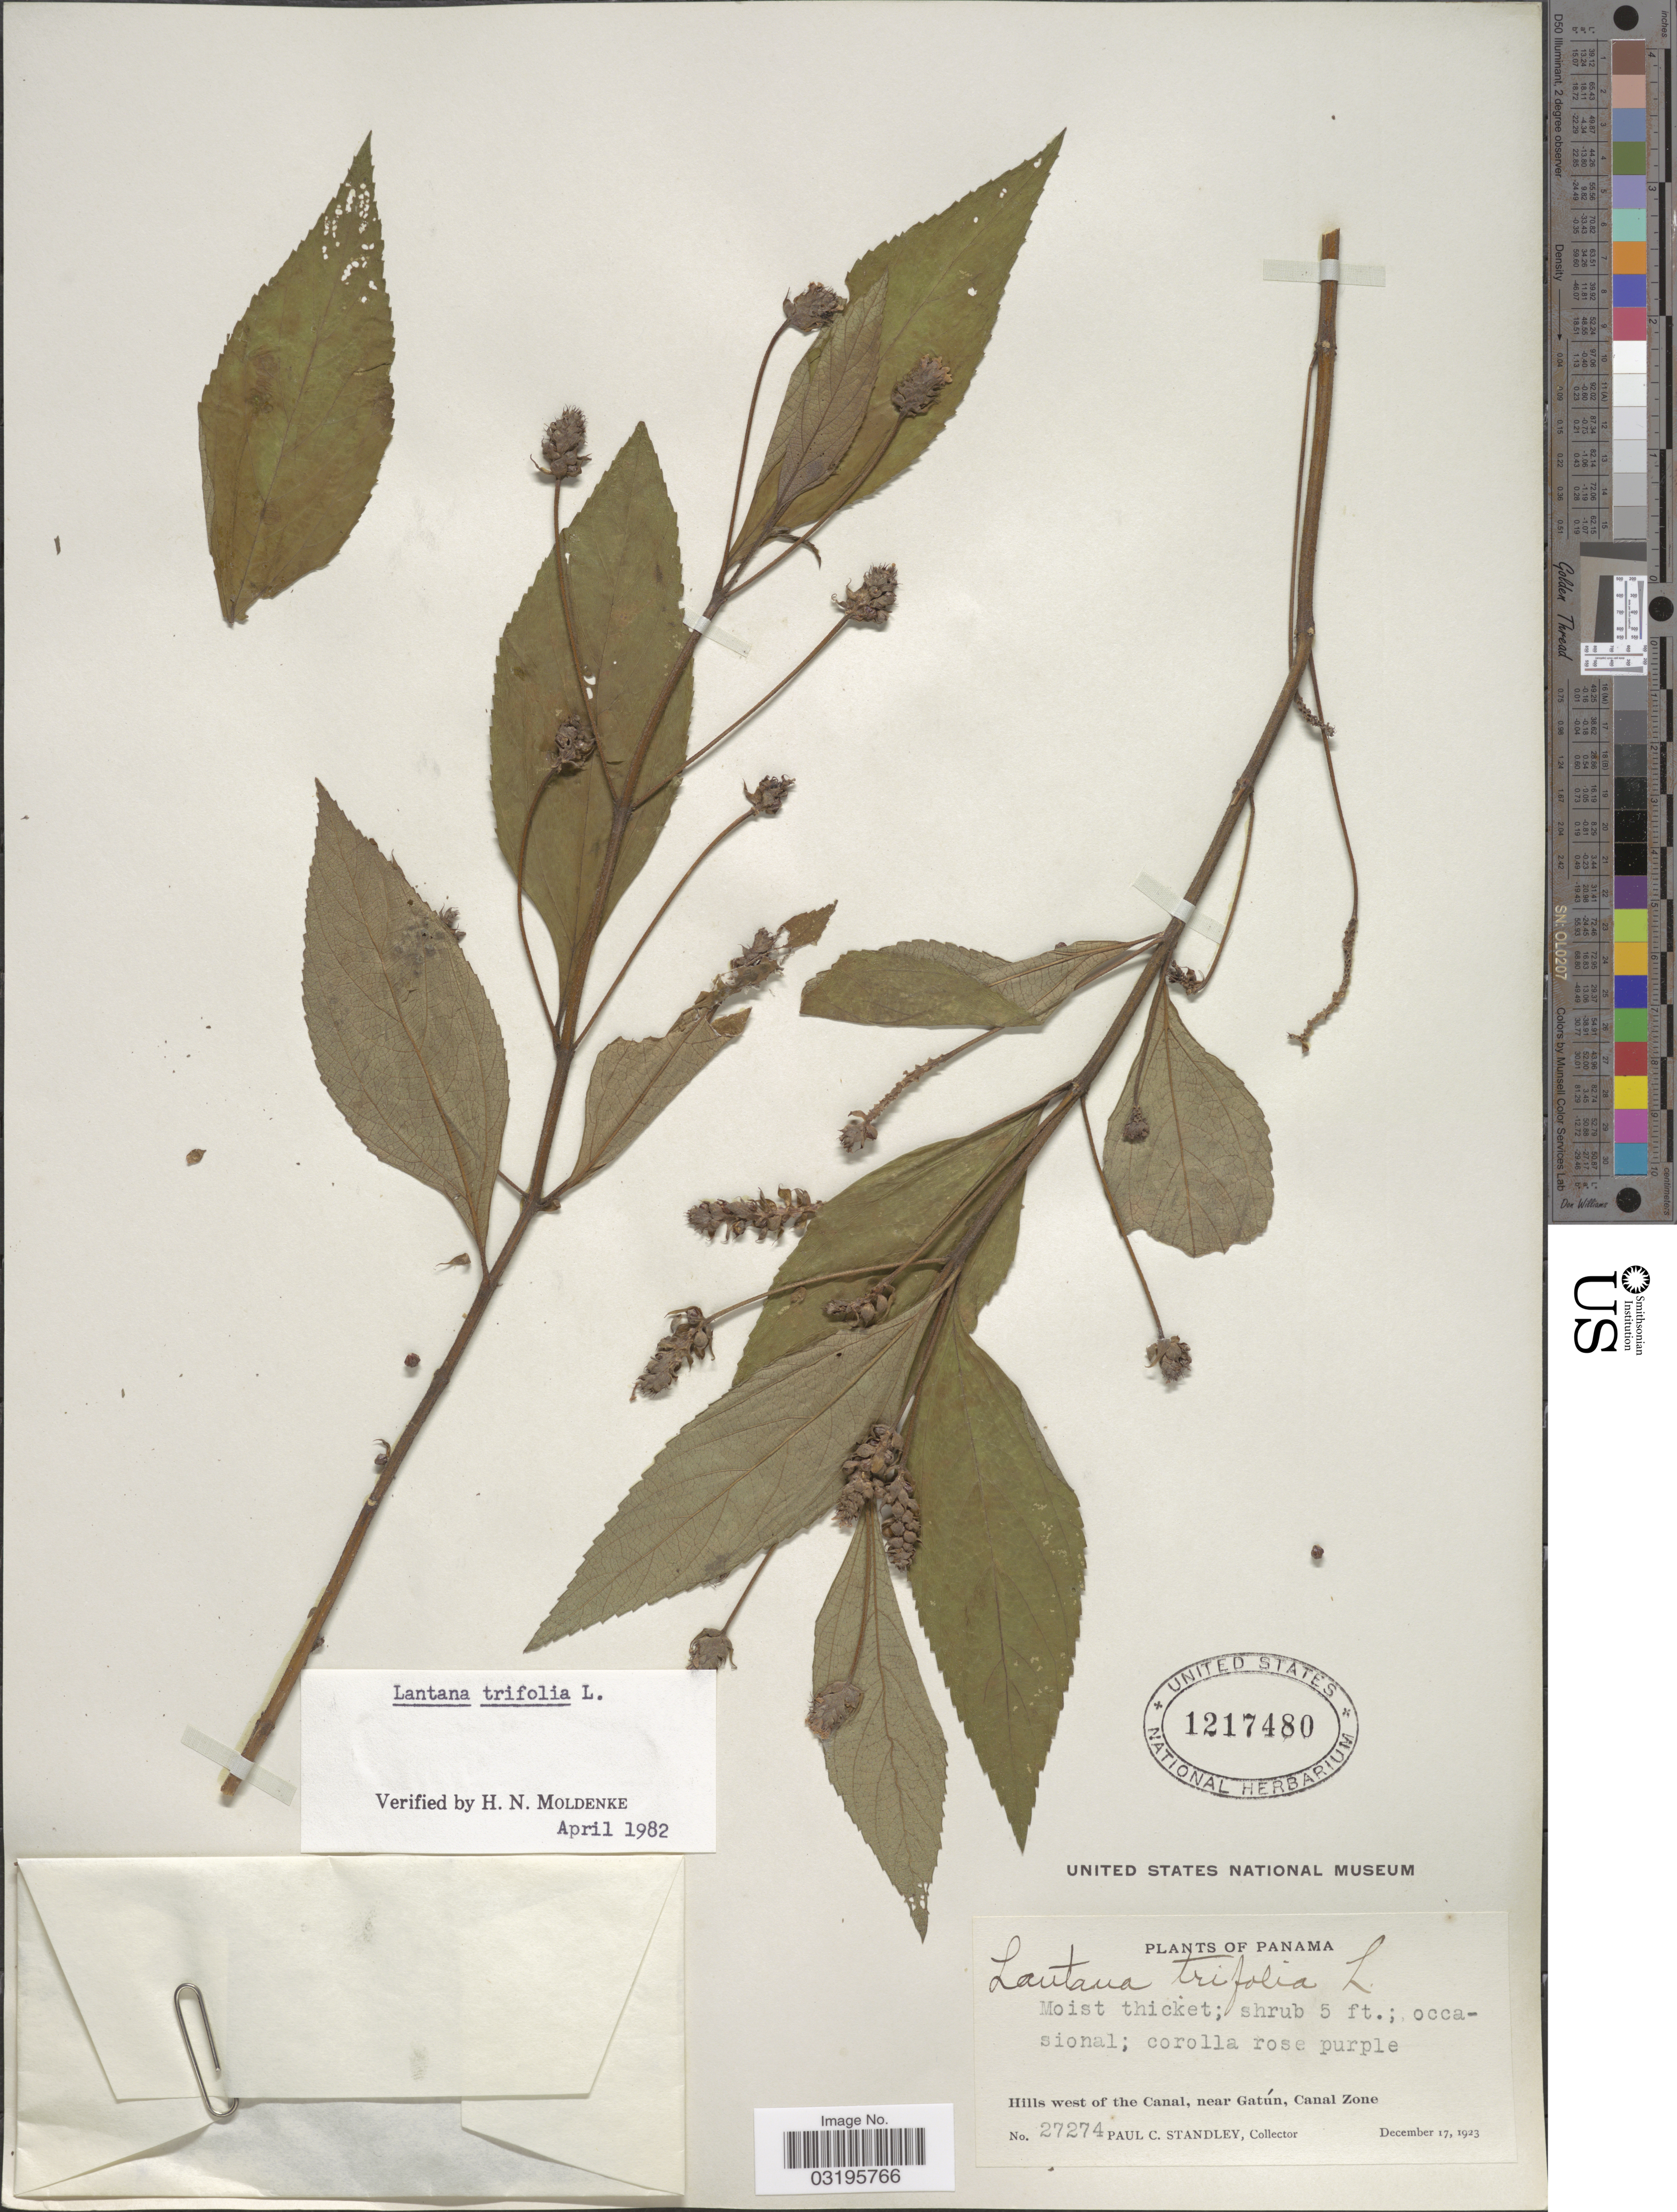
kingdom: Plantae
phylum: Tracheophyta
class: Magnoliopsida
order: Lamiales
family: Verbenaceae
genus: Lantana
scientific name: Lantana trifolia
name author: L.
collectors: P. C. Standley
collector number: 27274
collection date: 1923-12-17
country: Panama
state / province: Colón / Panamá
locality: Hills west of the Canal, near Gatún, Canal Zone.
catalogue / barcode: US 1217480